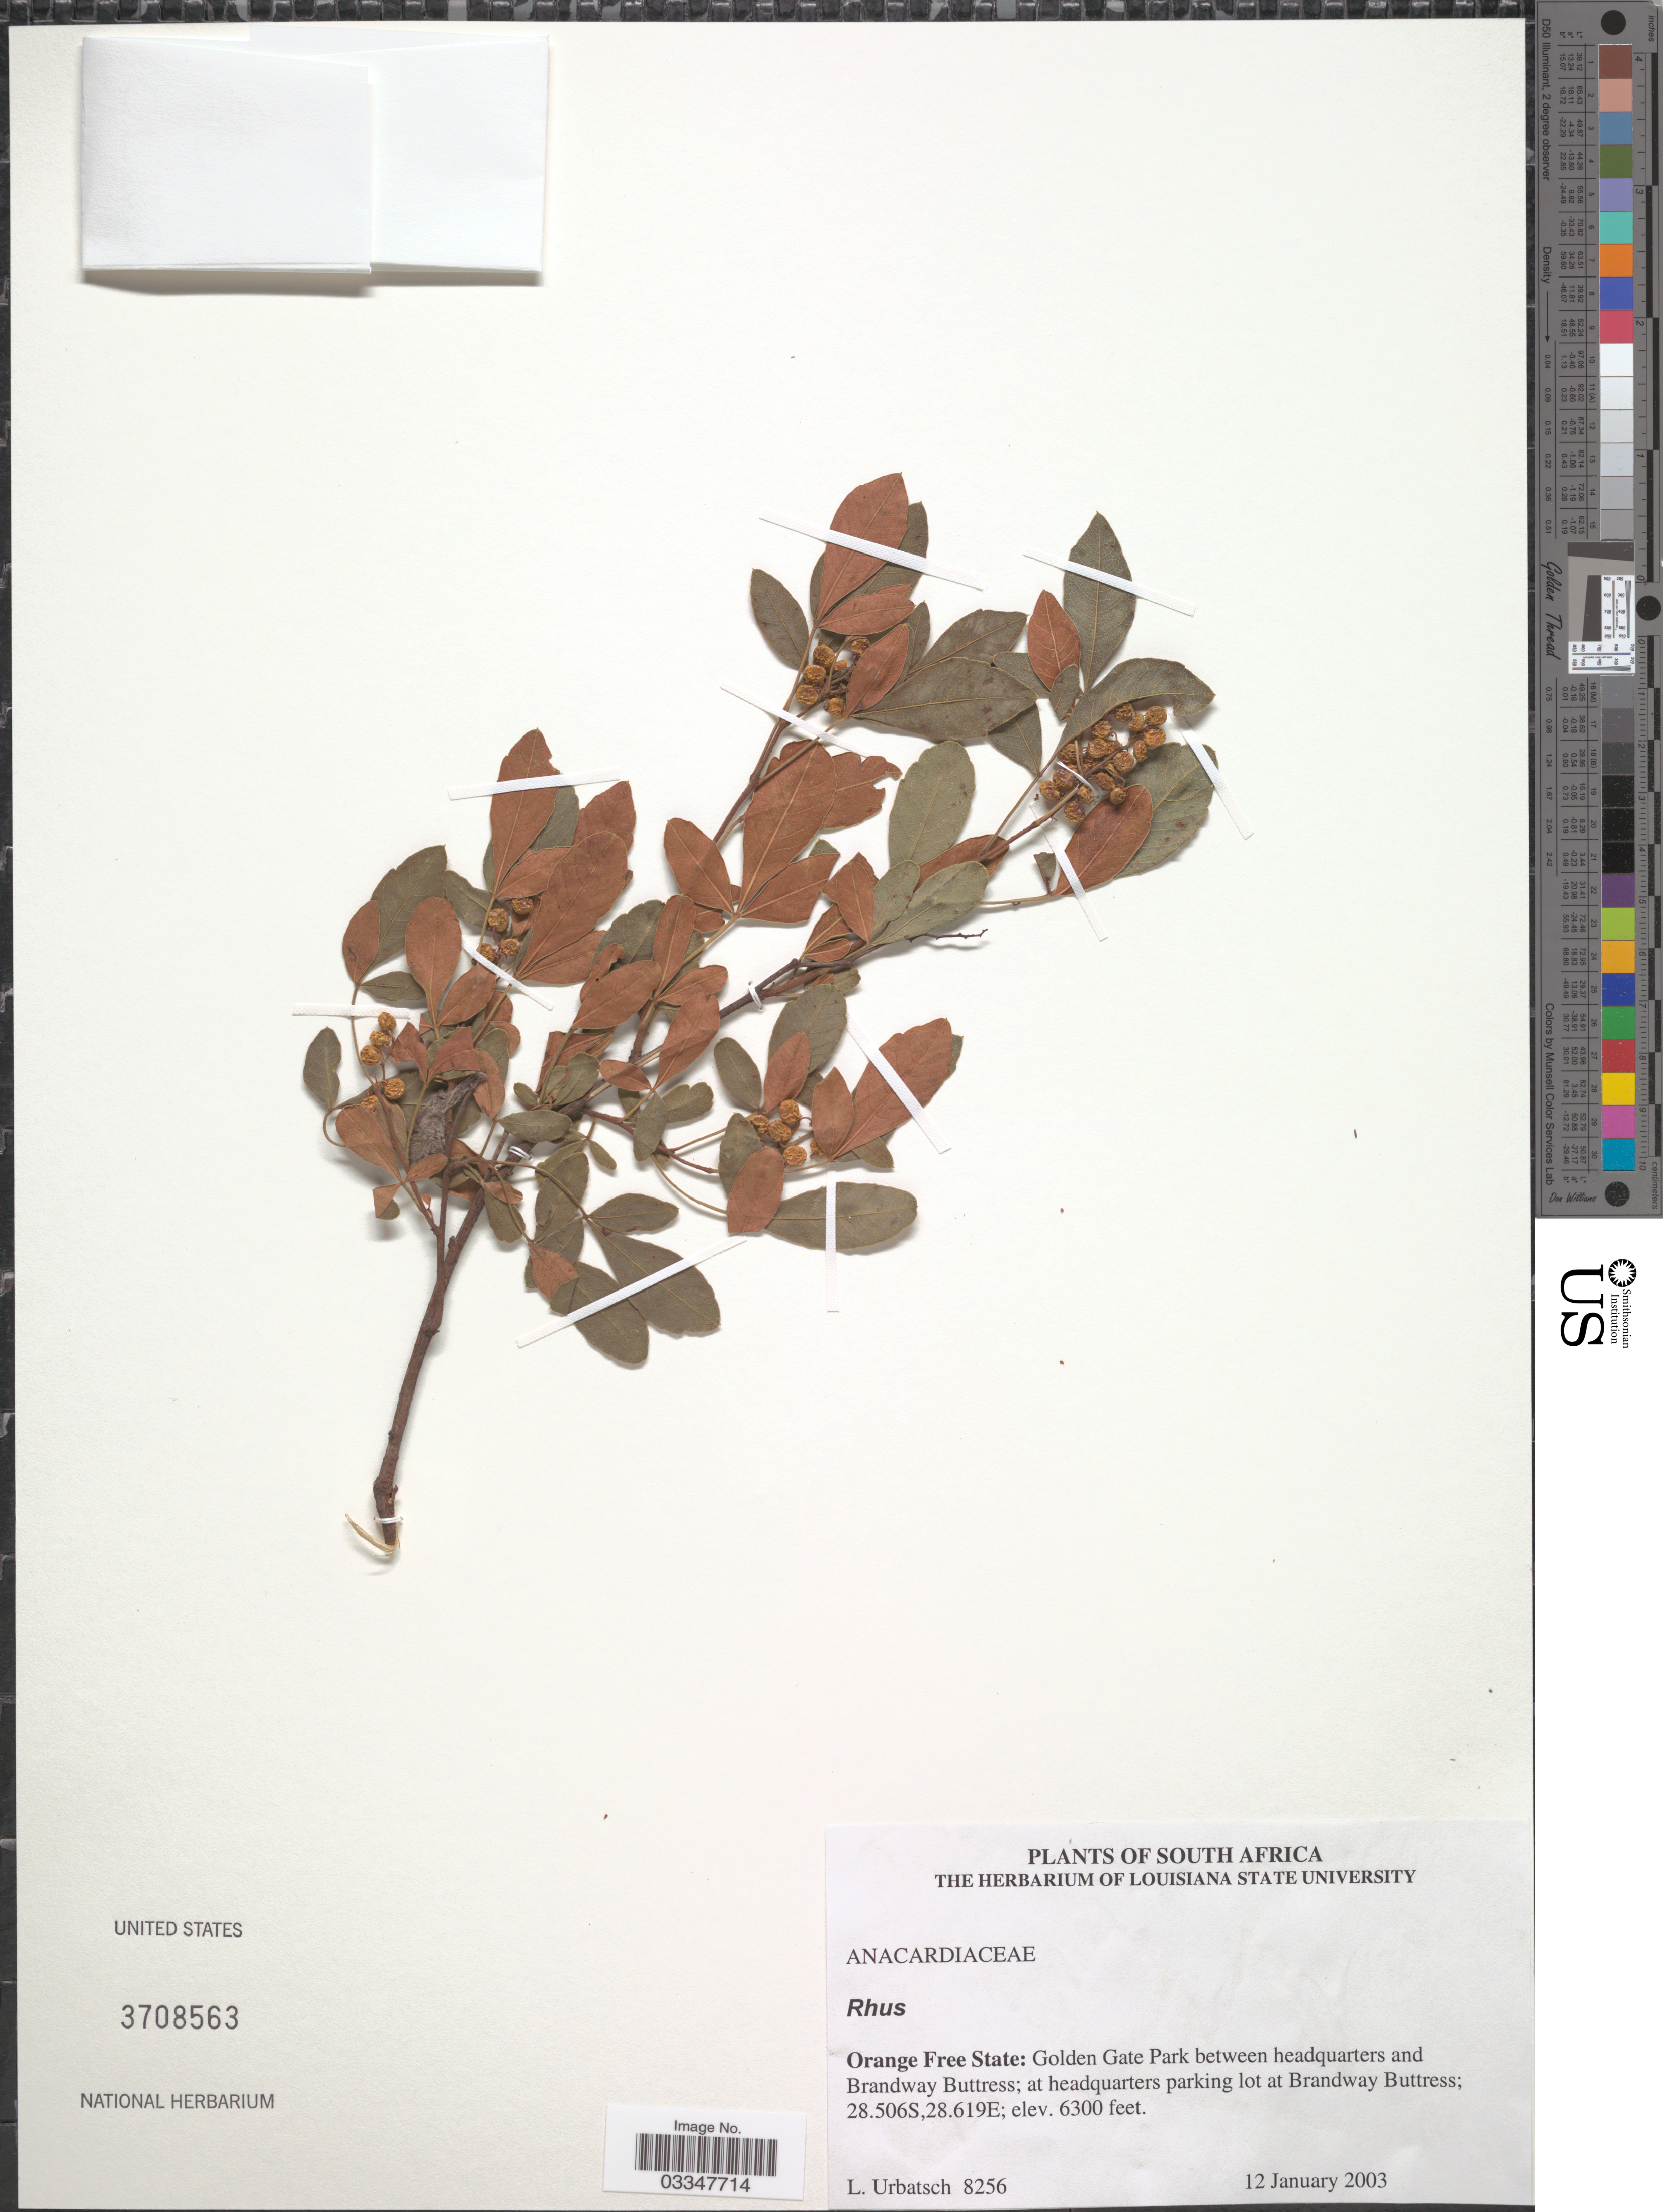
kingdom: Plantae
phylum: Tracheophyta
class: Magnoliopsida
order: Sapindales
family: Anacardiaceae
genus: Rhus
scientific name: Rhus sp.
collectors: L. E. Urbatsch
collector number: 8256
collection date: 2003-01-12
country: South Africa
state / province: Free State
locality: Orange Free State: Golden Gate Park between headquarters and Brandway Buttress; at headquarters parking lot at Brandway Buttress.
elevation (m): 1920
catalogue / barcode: US 3708563